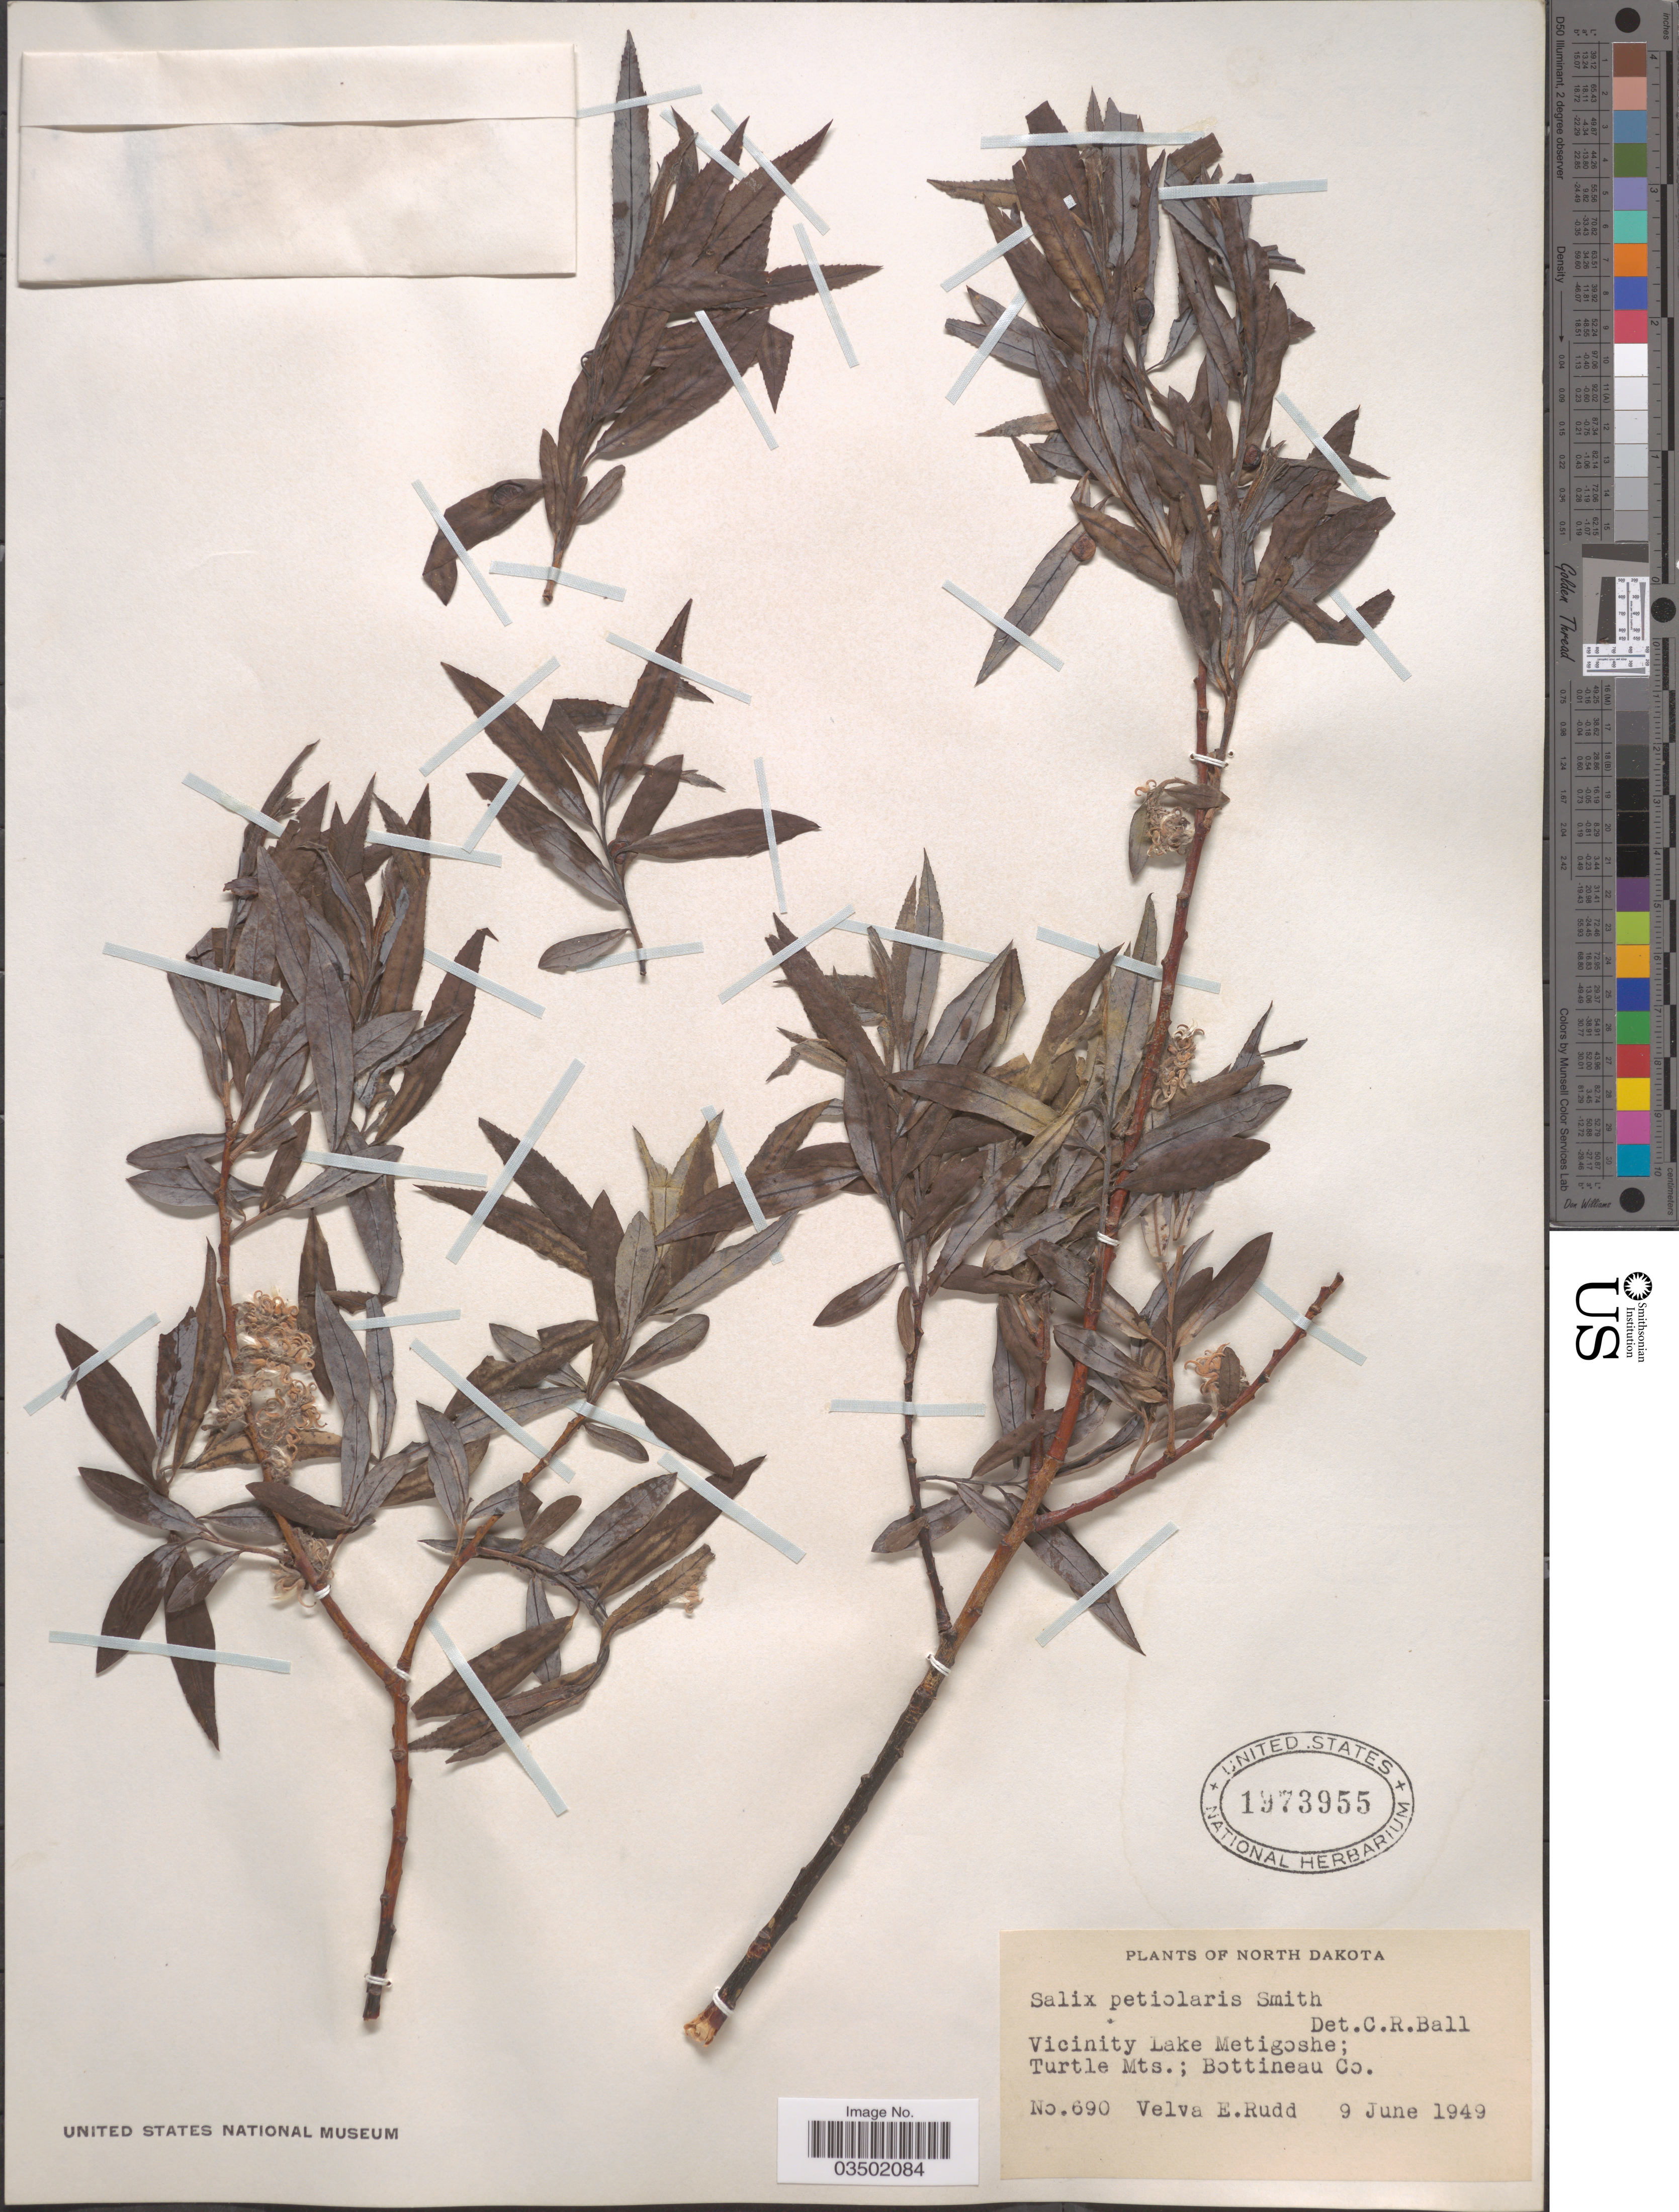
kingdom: Plantae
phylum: Tracheophyta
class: Magnoliopsida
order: Malpighiales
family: Salicaceae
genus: Salix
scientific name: Salix petiolaris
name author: Sm.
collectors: V. E. Rudd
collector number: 690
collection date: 1949-06-09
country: United States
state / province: North Dakota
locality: Vicinity of Lake Metigoshe; Turtle Mts.; Bottineau Co.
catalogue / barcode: US 1973955